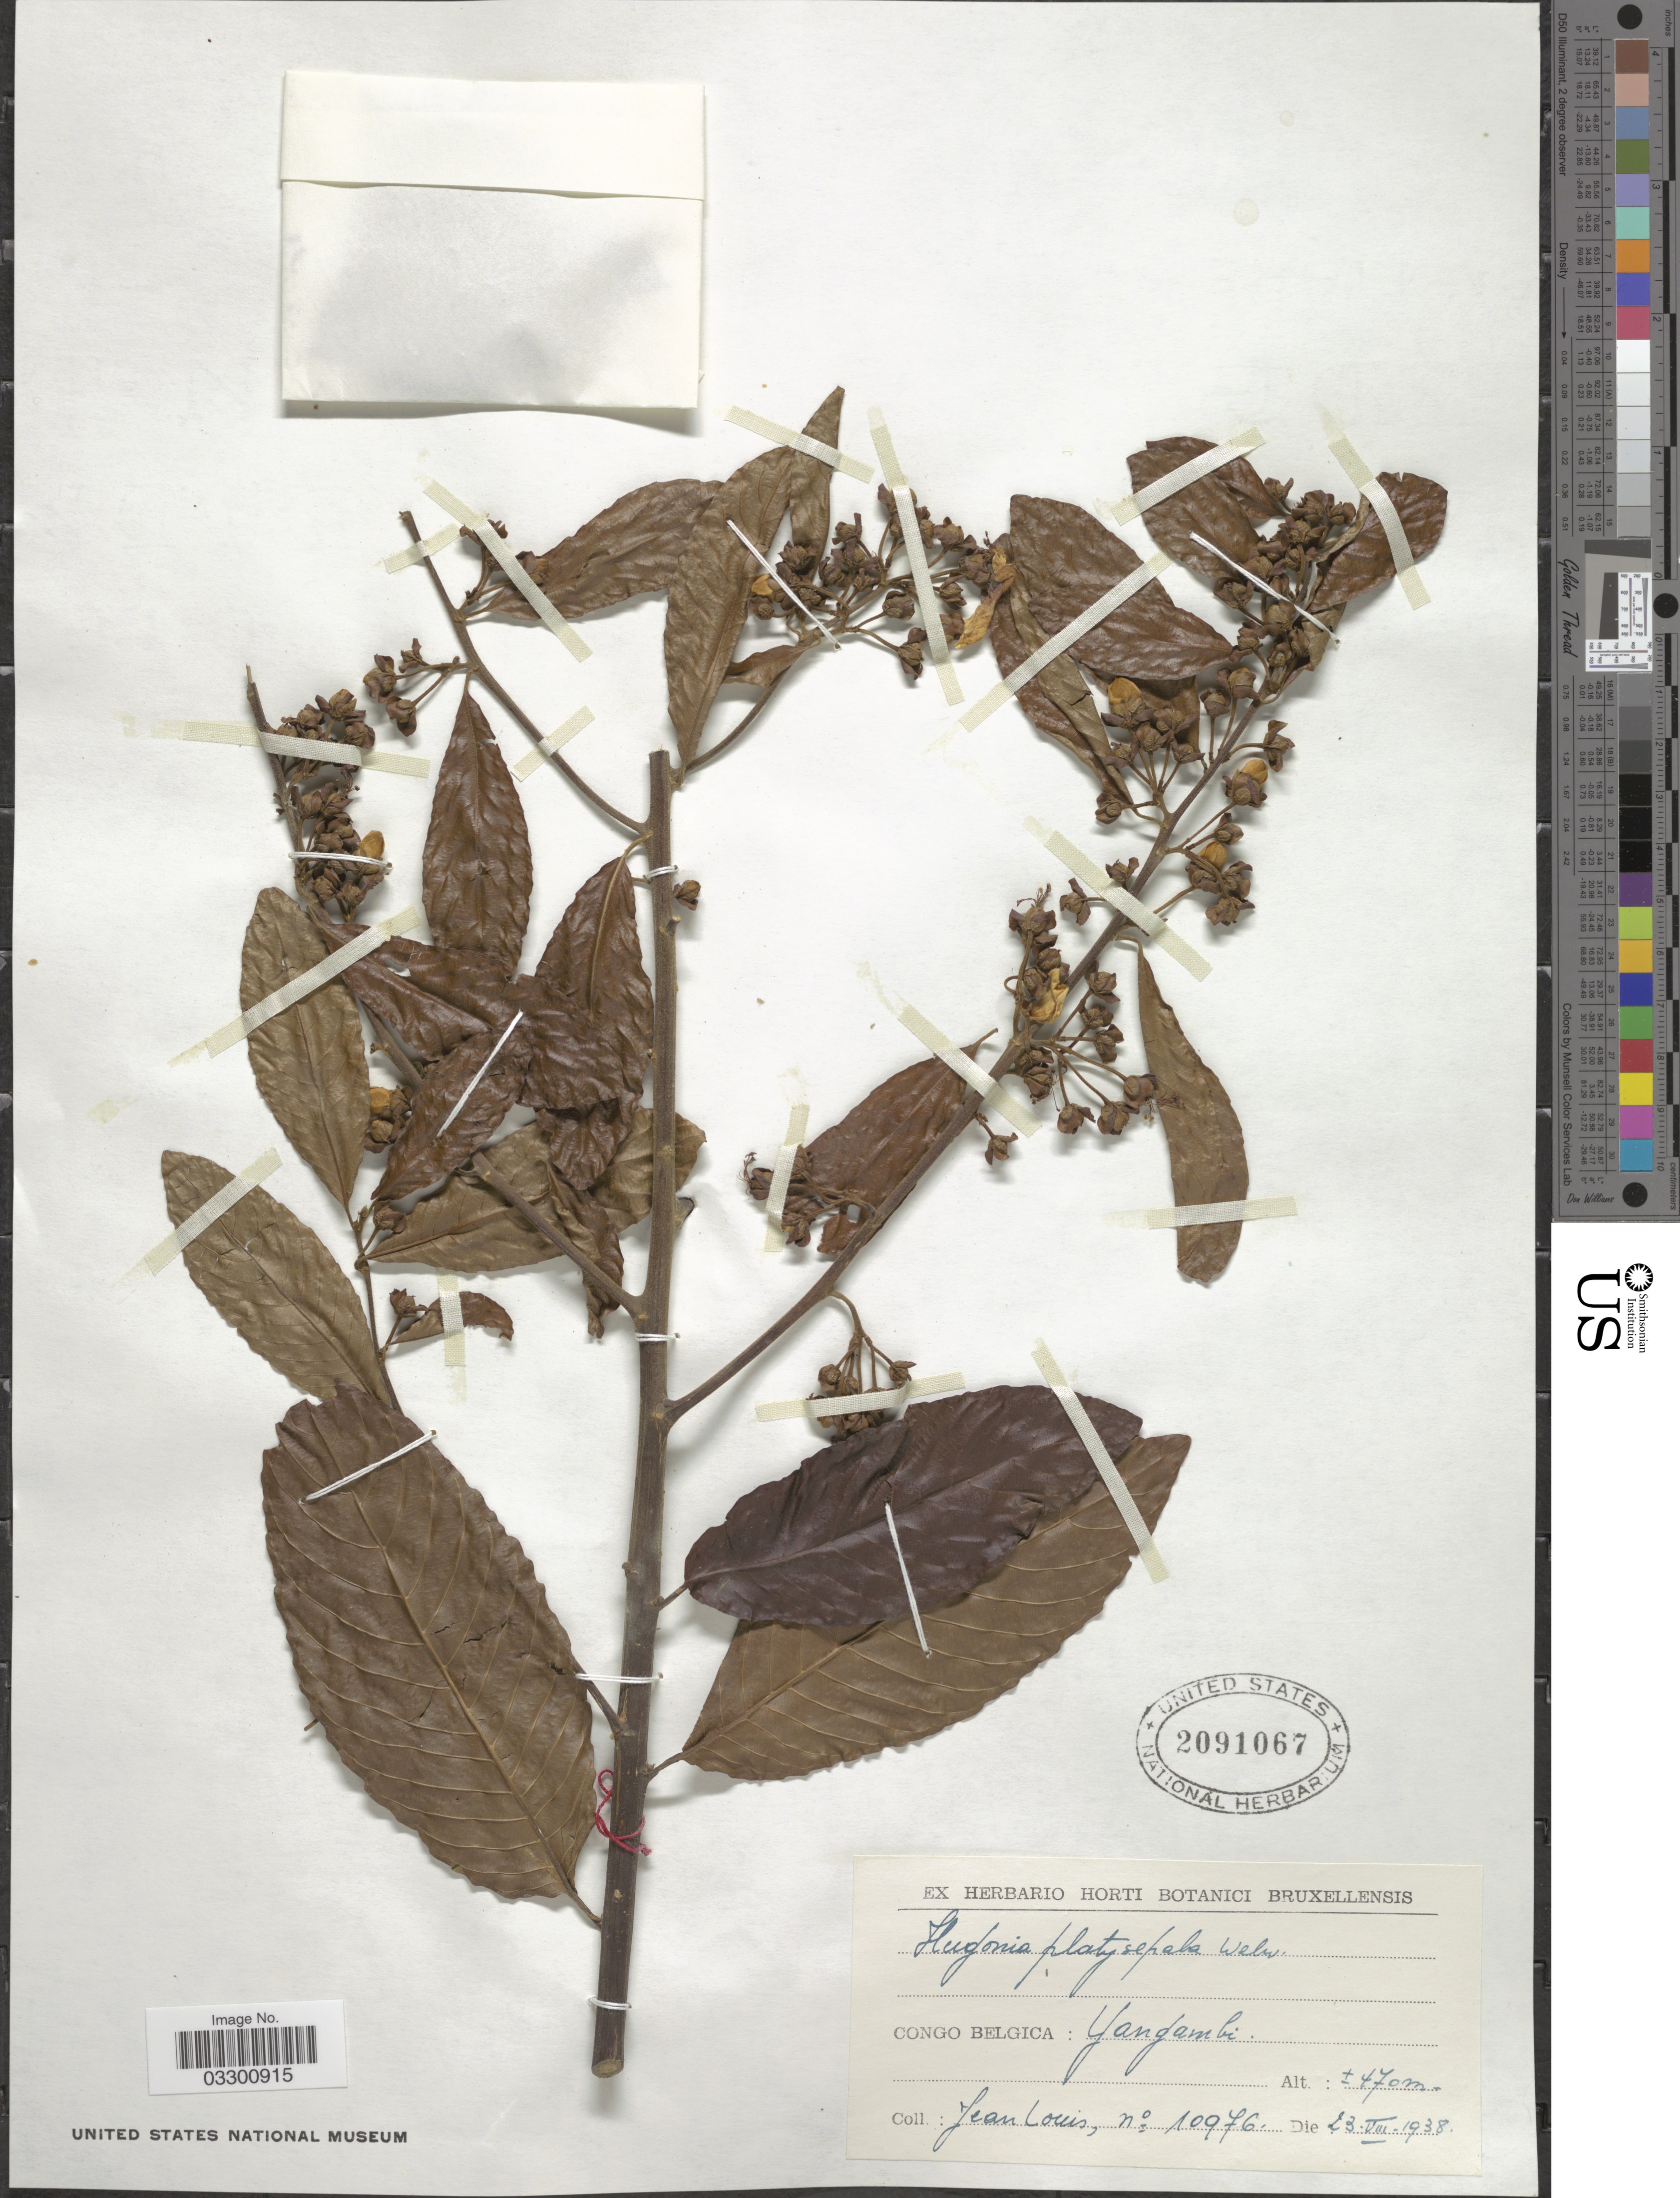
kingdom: Plantae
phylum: Tracheophyta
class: Magnoliopsida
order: Malpighiales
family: Linaceae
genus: Hugonia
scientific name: Hugonia platysepala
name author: Welw. ex Oliv.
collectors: J. Louis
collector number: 10976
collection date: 1938-08-23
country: Congo, Democratic Republic of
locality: Congo Belgica : Yangambi.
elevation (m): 470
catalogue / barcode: US 2091067